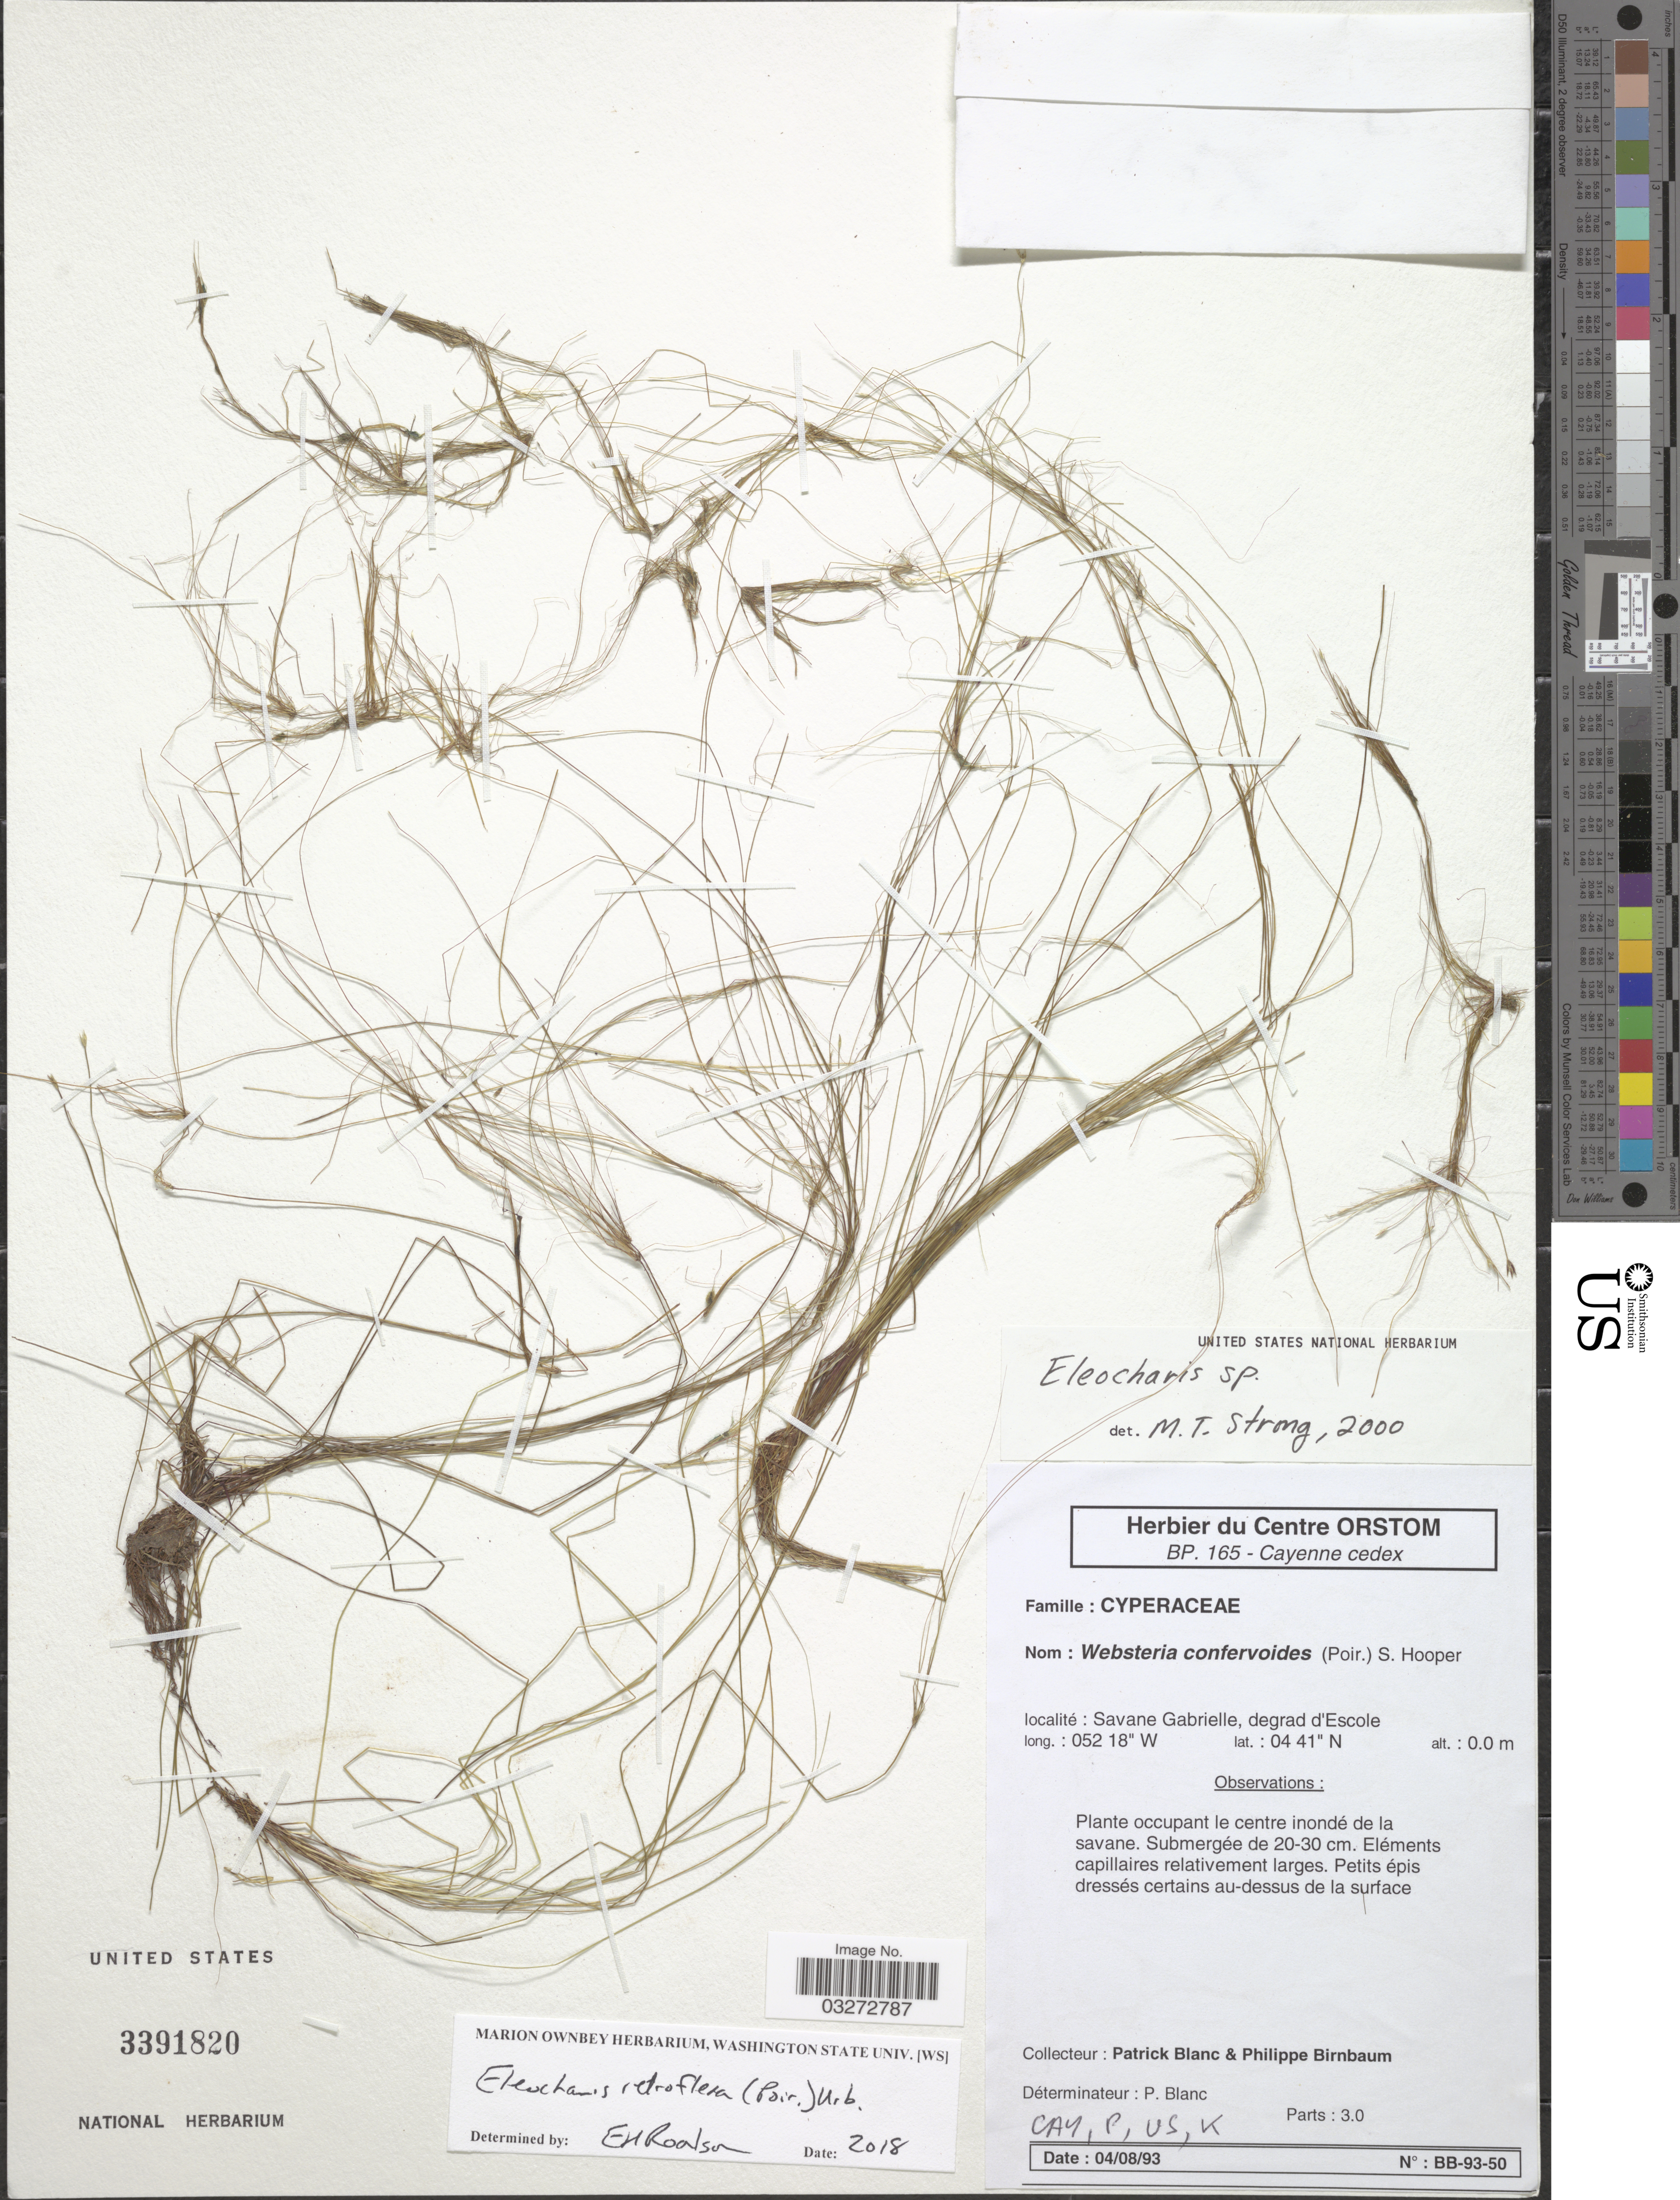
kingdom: Plantae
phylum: Tracheophyta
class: Liliopsida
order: Poales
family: Cyperaceae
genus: Eleocharis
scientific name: Eleocharis retroflexa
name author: (Poir.) Urb.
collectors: P. Blanc & P. Birnbaum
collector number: BB-93-50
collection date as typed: Transcribed d/m/y: 4/8/93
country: French Guiana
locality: Savane Gabrielle, degrad d'Escole.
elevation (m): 0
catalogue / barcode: US 3391820